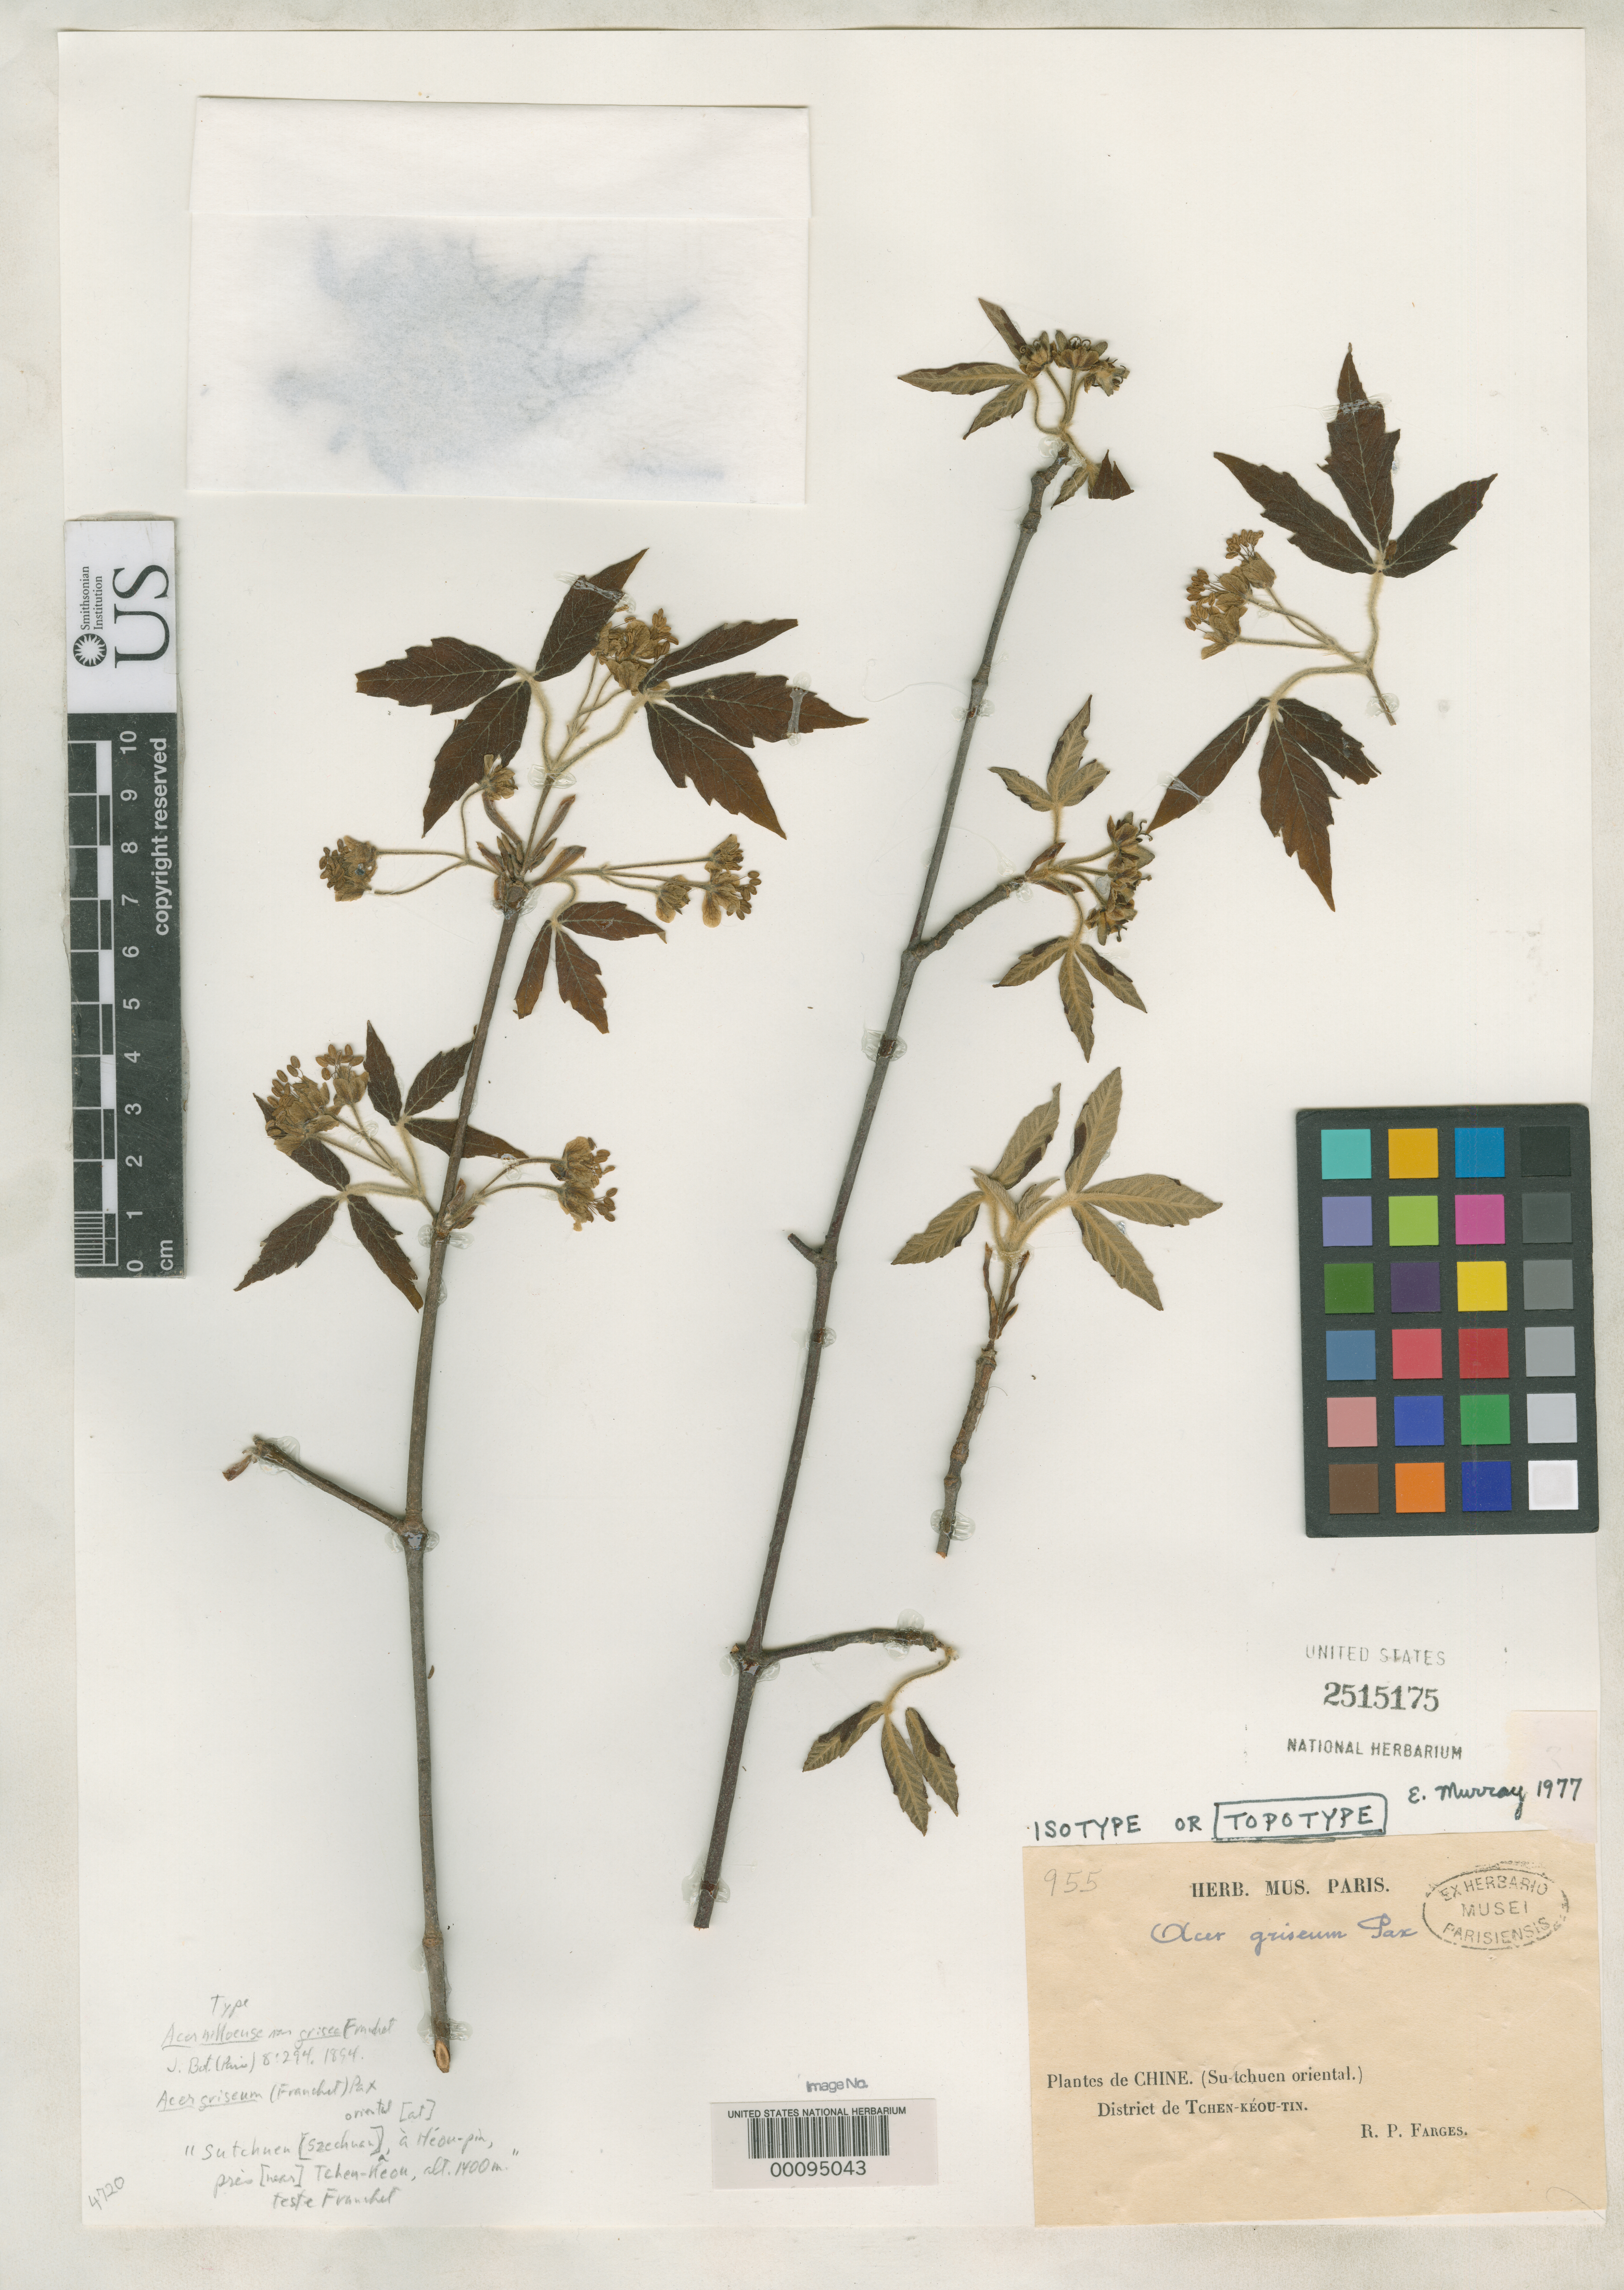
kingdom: Plantae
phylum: Tracheophyta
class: Magnoliopsida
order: Sapindales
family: Sapindaceae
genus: Acer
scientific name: Acer nikoense var. grisea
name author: Franch.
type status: Isotype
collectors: P. G. Farges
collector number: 955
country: China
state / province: Sichuan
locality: Tchen-keou-tin.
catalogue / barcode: US 2515175